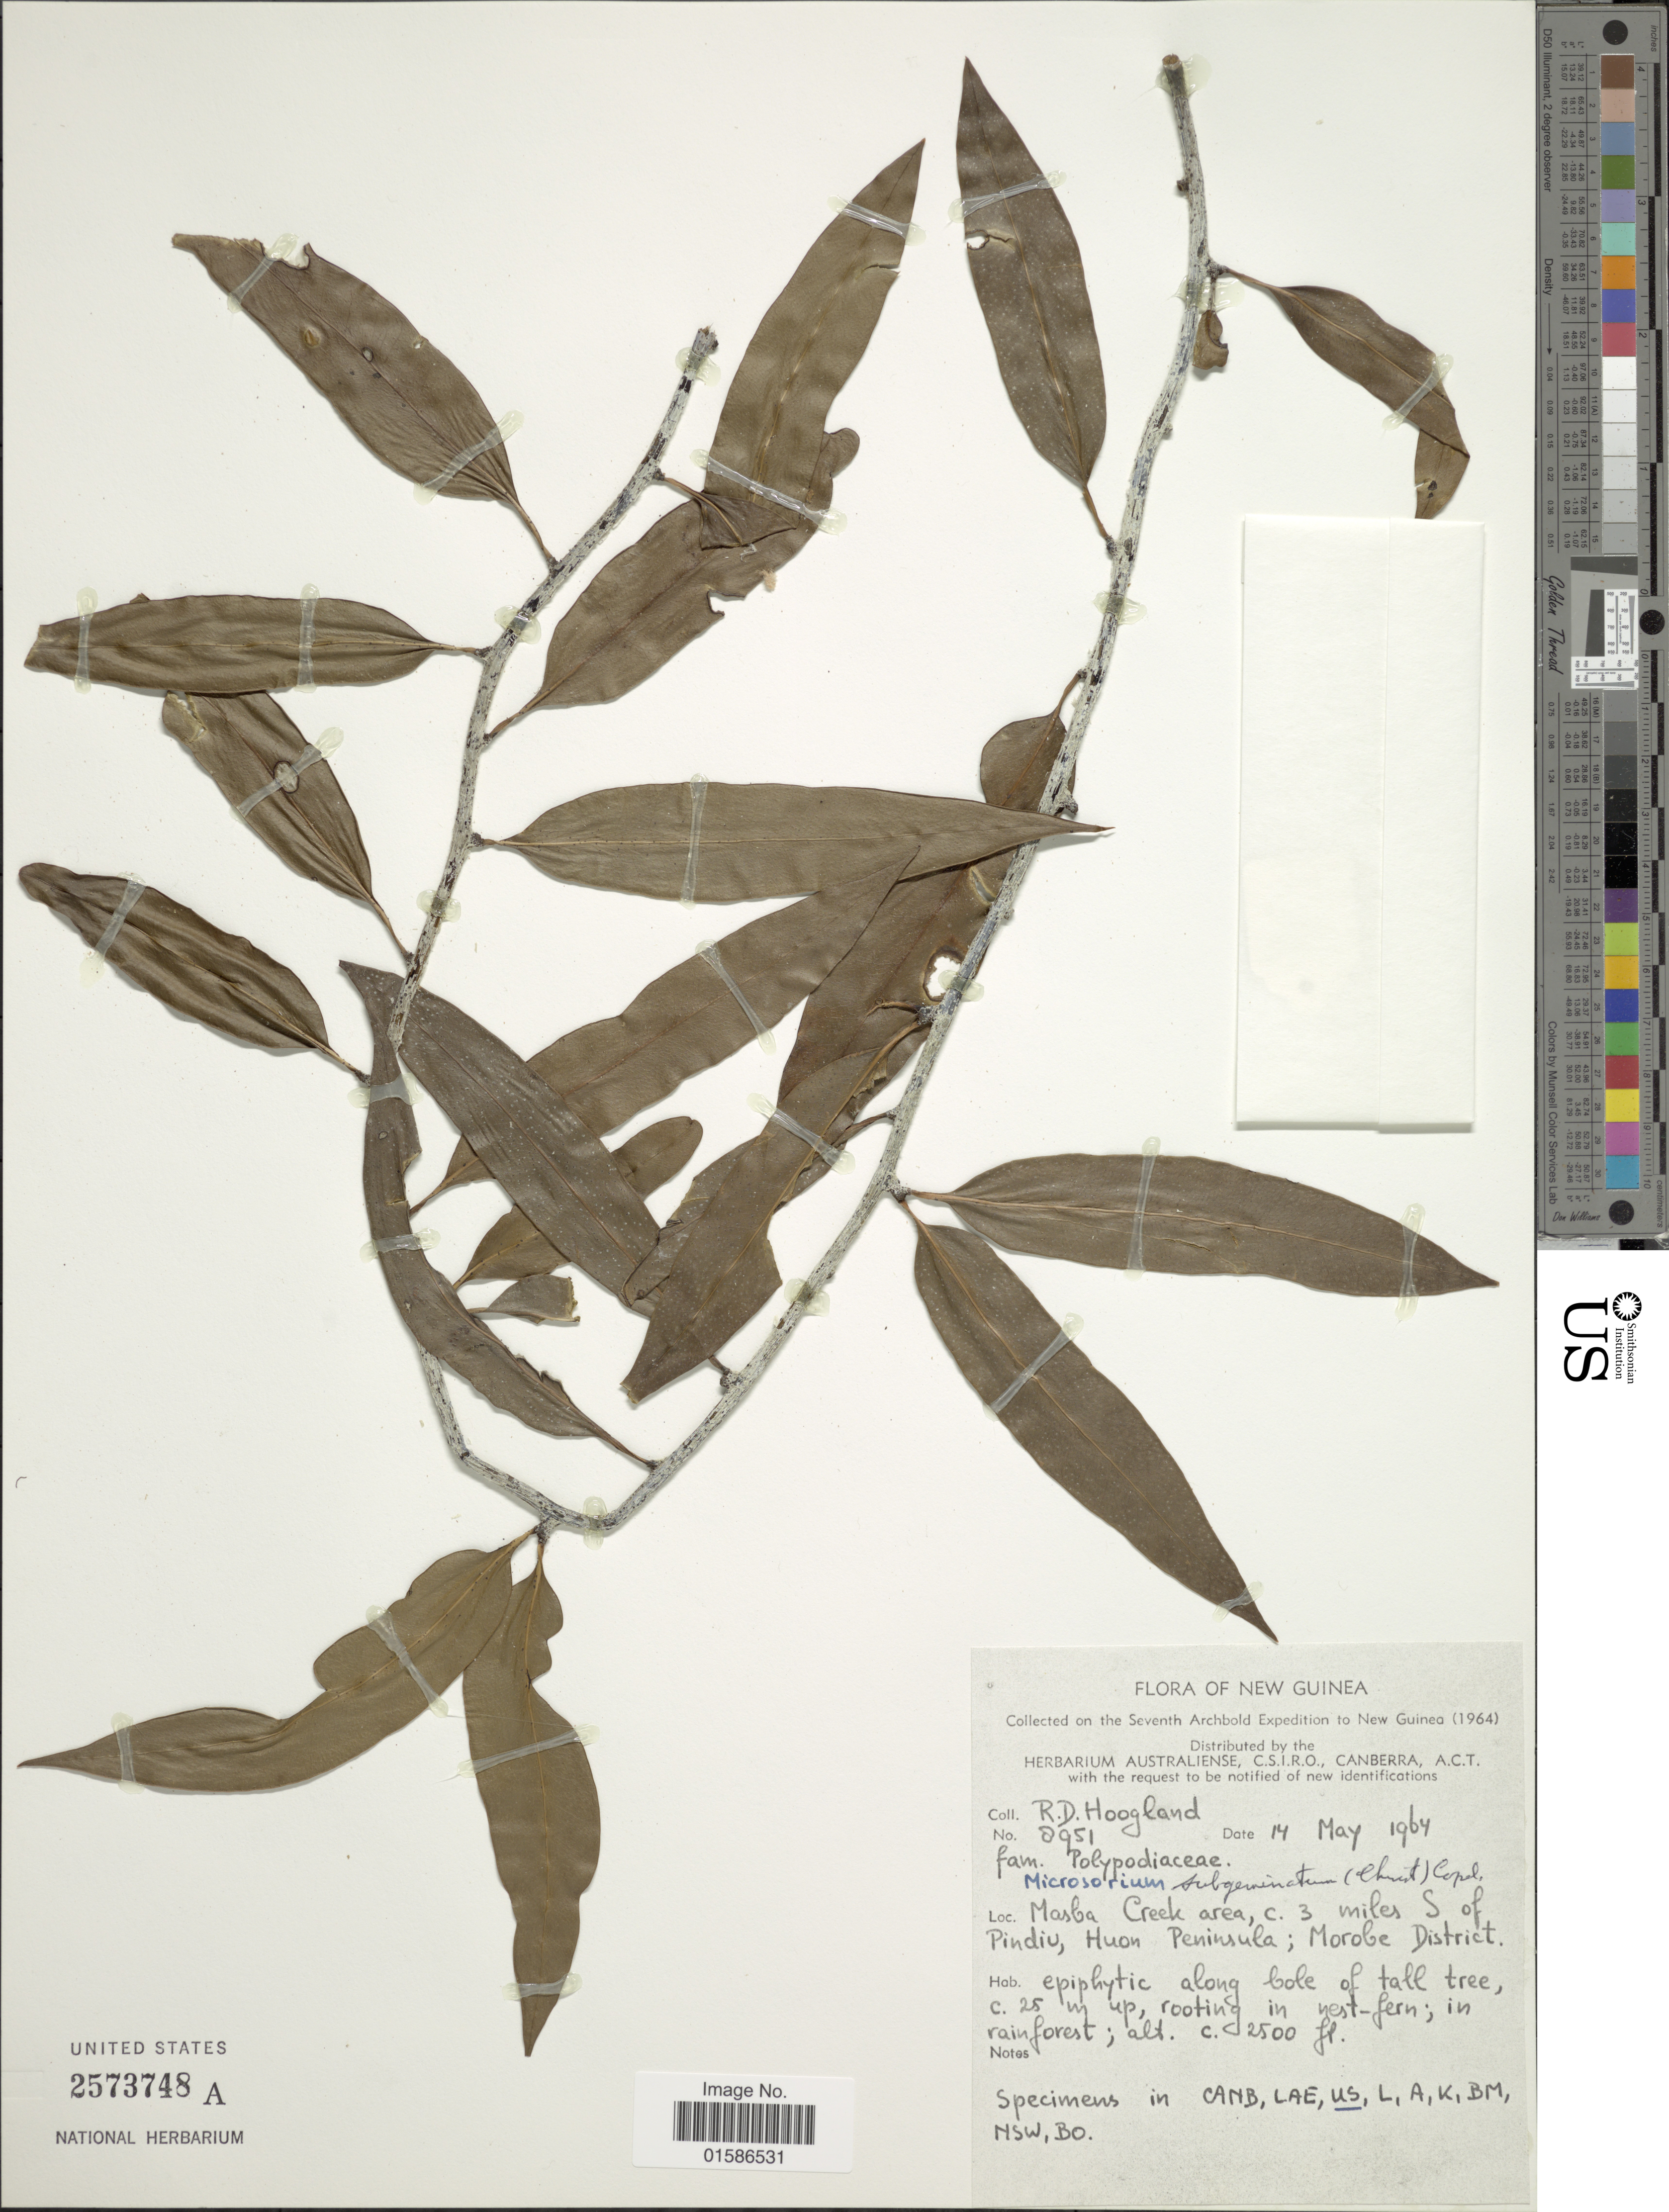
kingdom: Plantae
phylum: Tracheophyta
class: Polypodiopsida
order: Polypodiales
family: Polypodiaceae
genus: Microsorum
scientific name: Microsorum papuanum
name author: (Baker) Parris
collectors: R. D. Hoogland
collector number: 8951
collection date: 1964-05-14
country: Papua New Guinea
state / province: Morobe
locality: New Guinea, Masba Creek area, c. 3 miles S of Pindiu, Huon Peninsula; Morobe District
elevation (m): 762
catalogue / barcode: US 2573748A